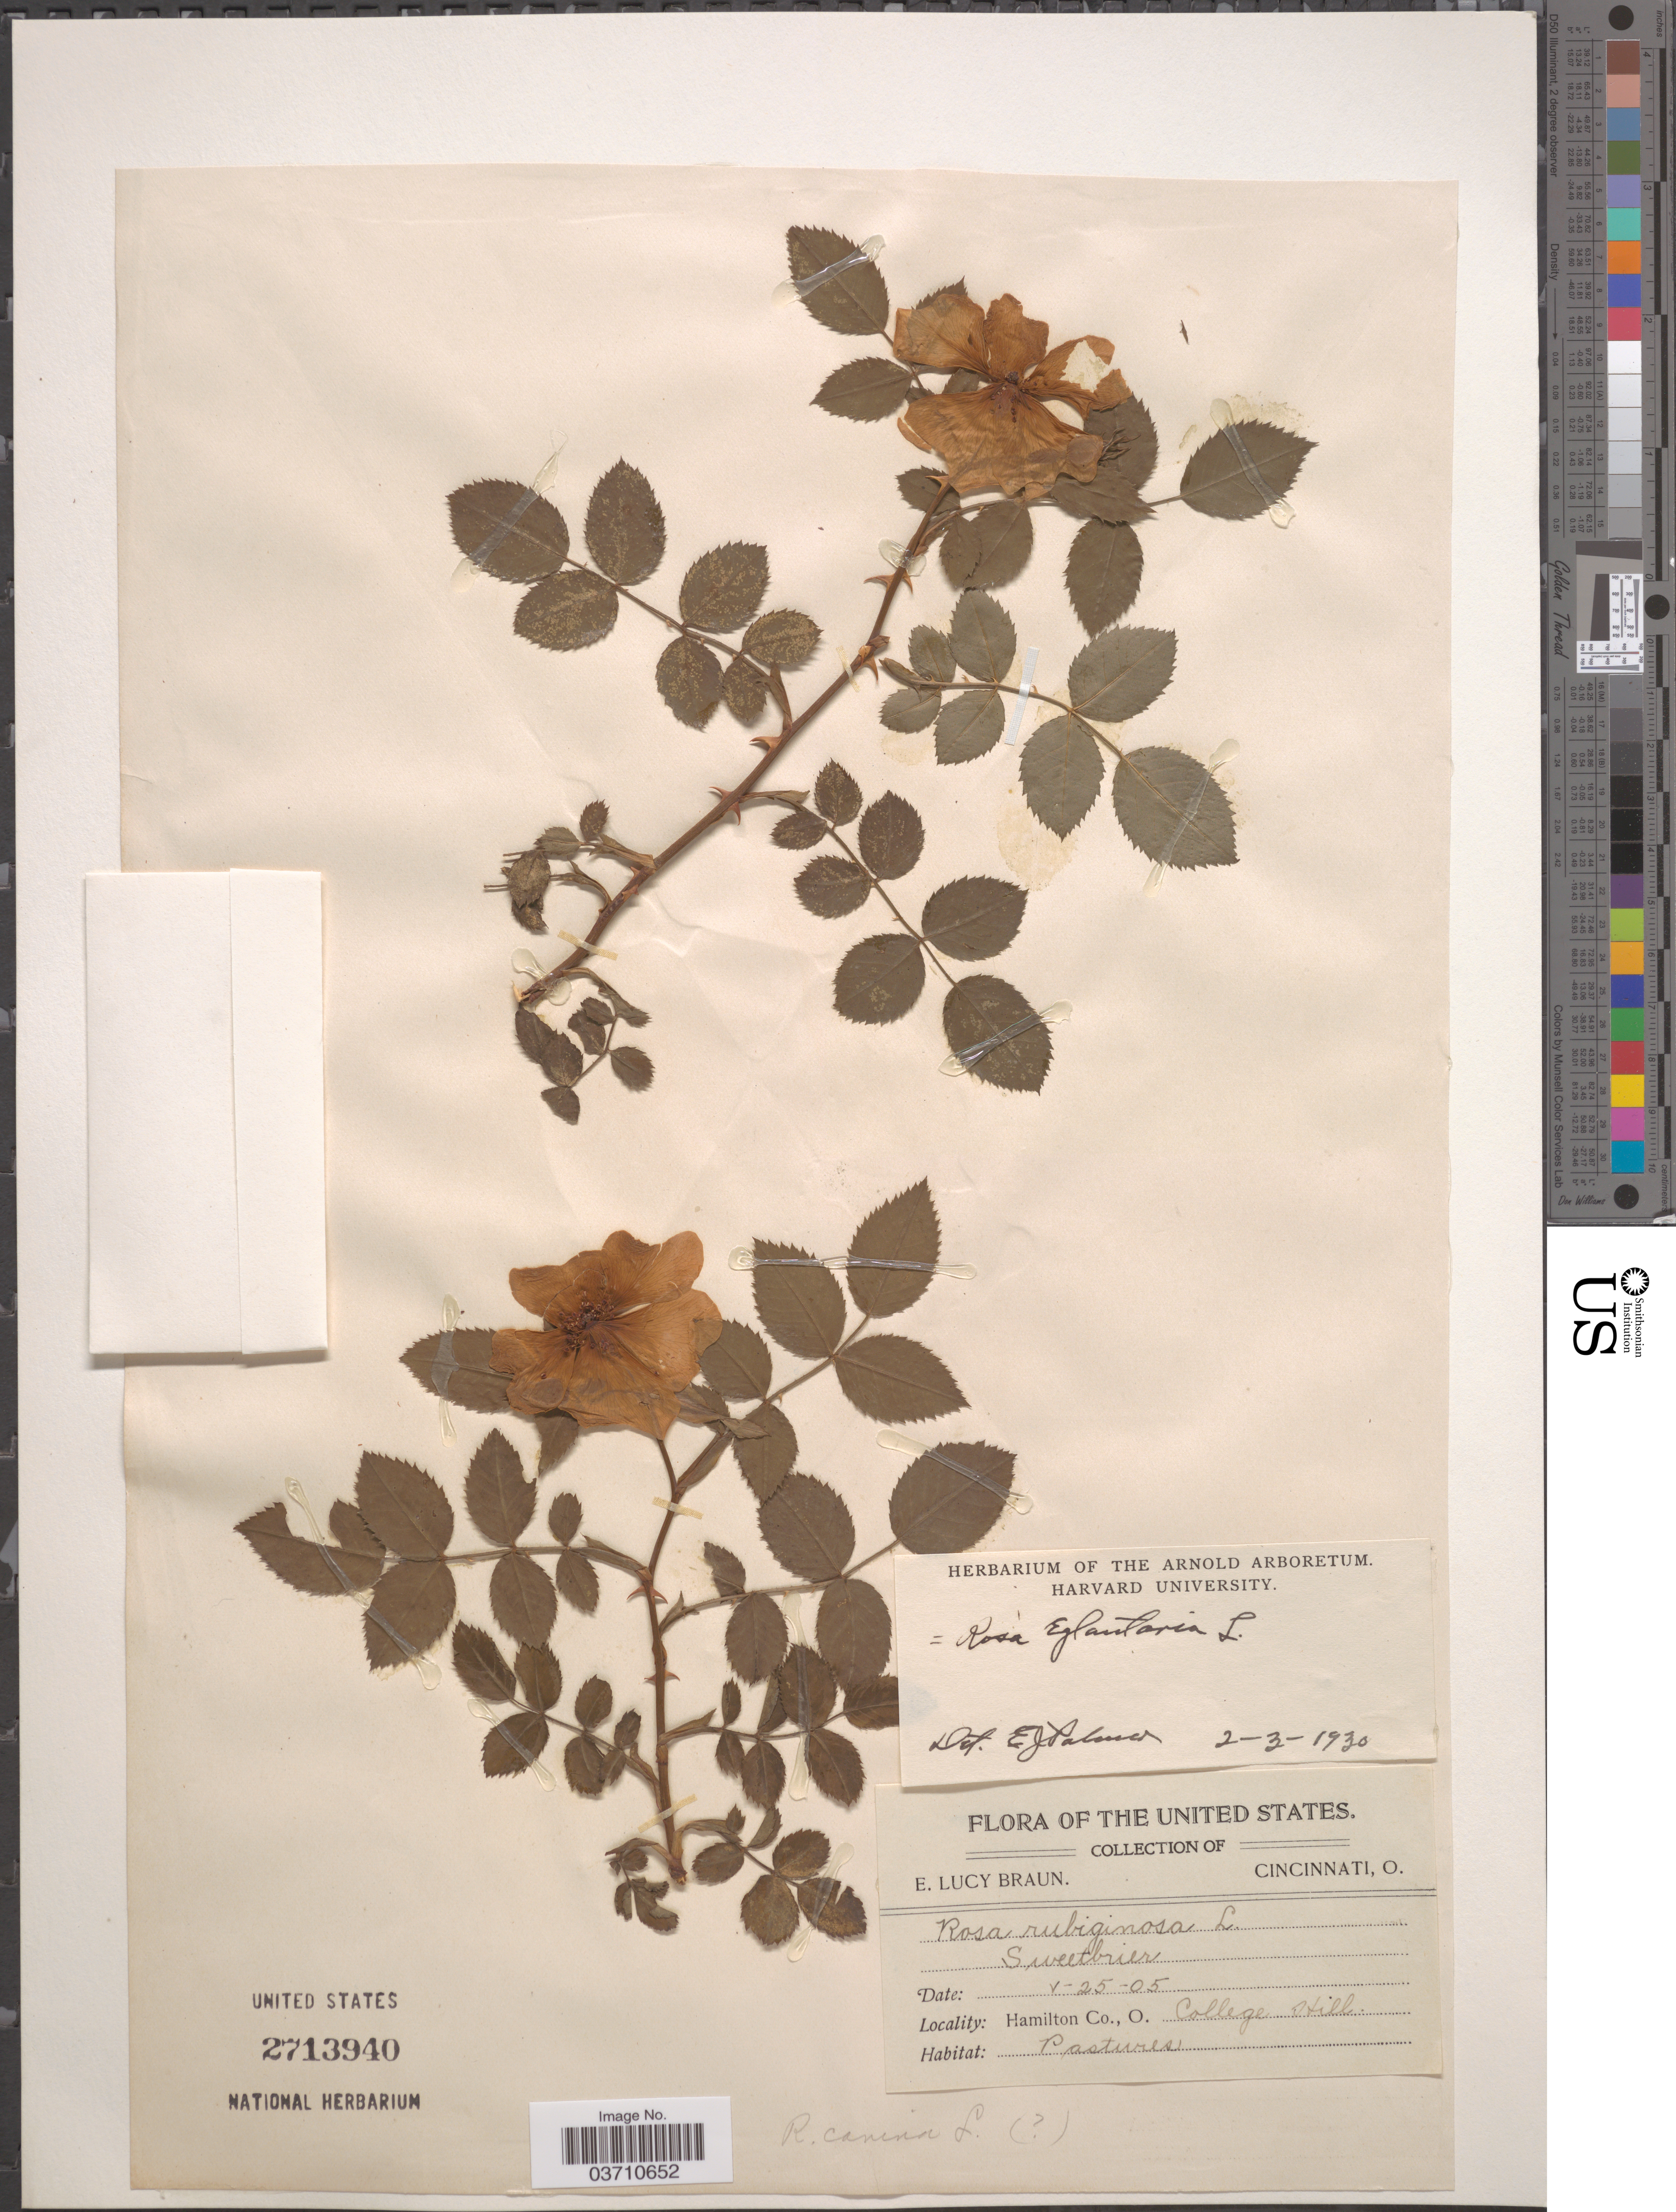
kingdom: Plantae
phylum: Tracheophyta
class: Magnoliopsida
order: Rosales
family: Rosaceae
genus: Rosa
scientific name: Rosa canina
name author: L.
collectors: E. L. Braun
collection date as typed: Transcribed d/m/y: 25/5/5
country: United States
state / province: Ohio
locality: Hamilton Co. College Hill.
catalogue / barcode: US 2713940